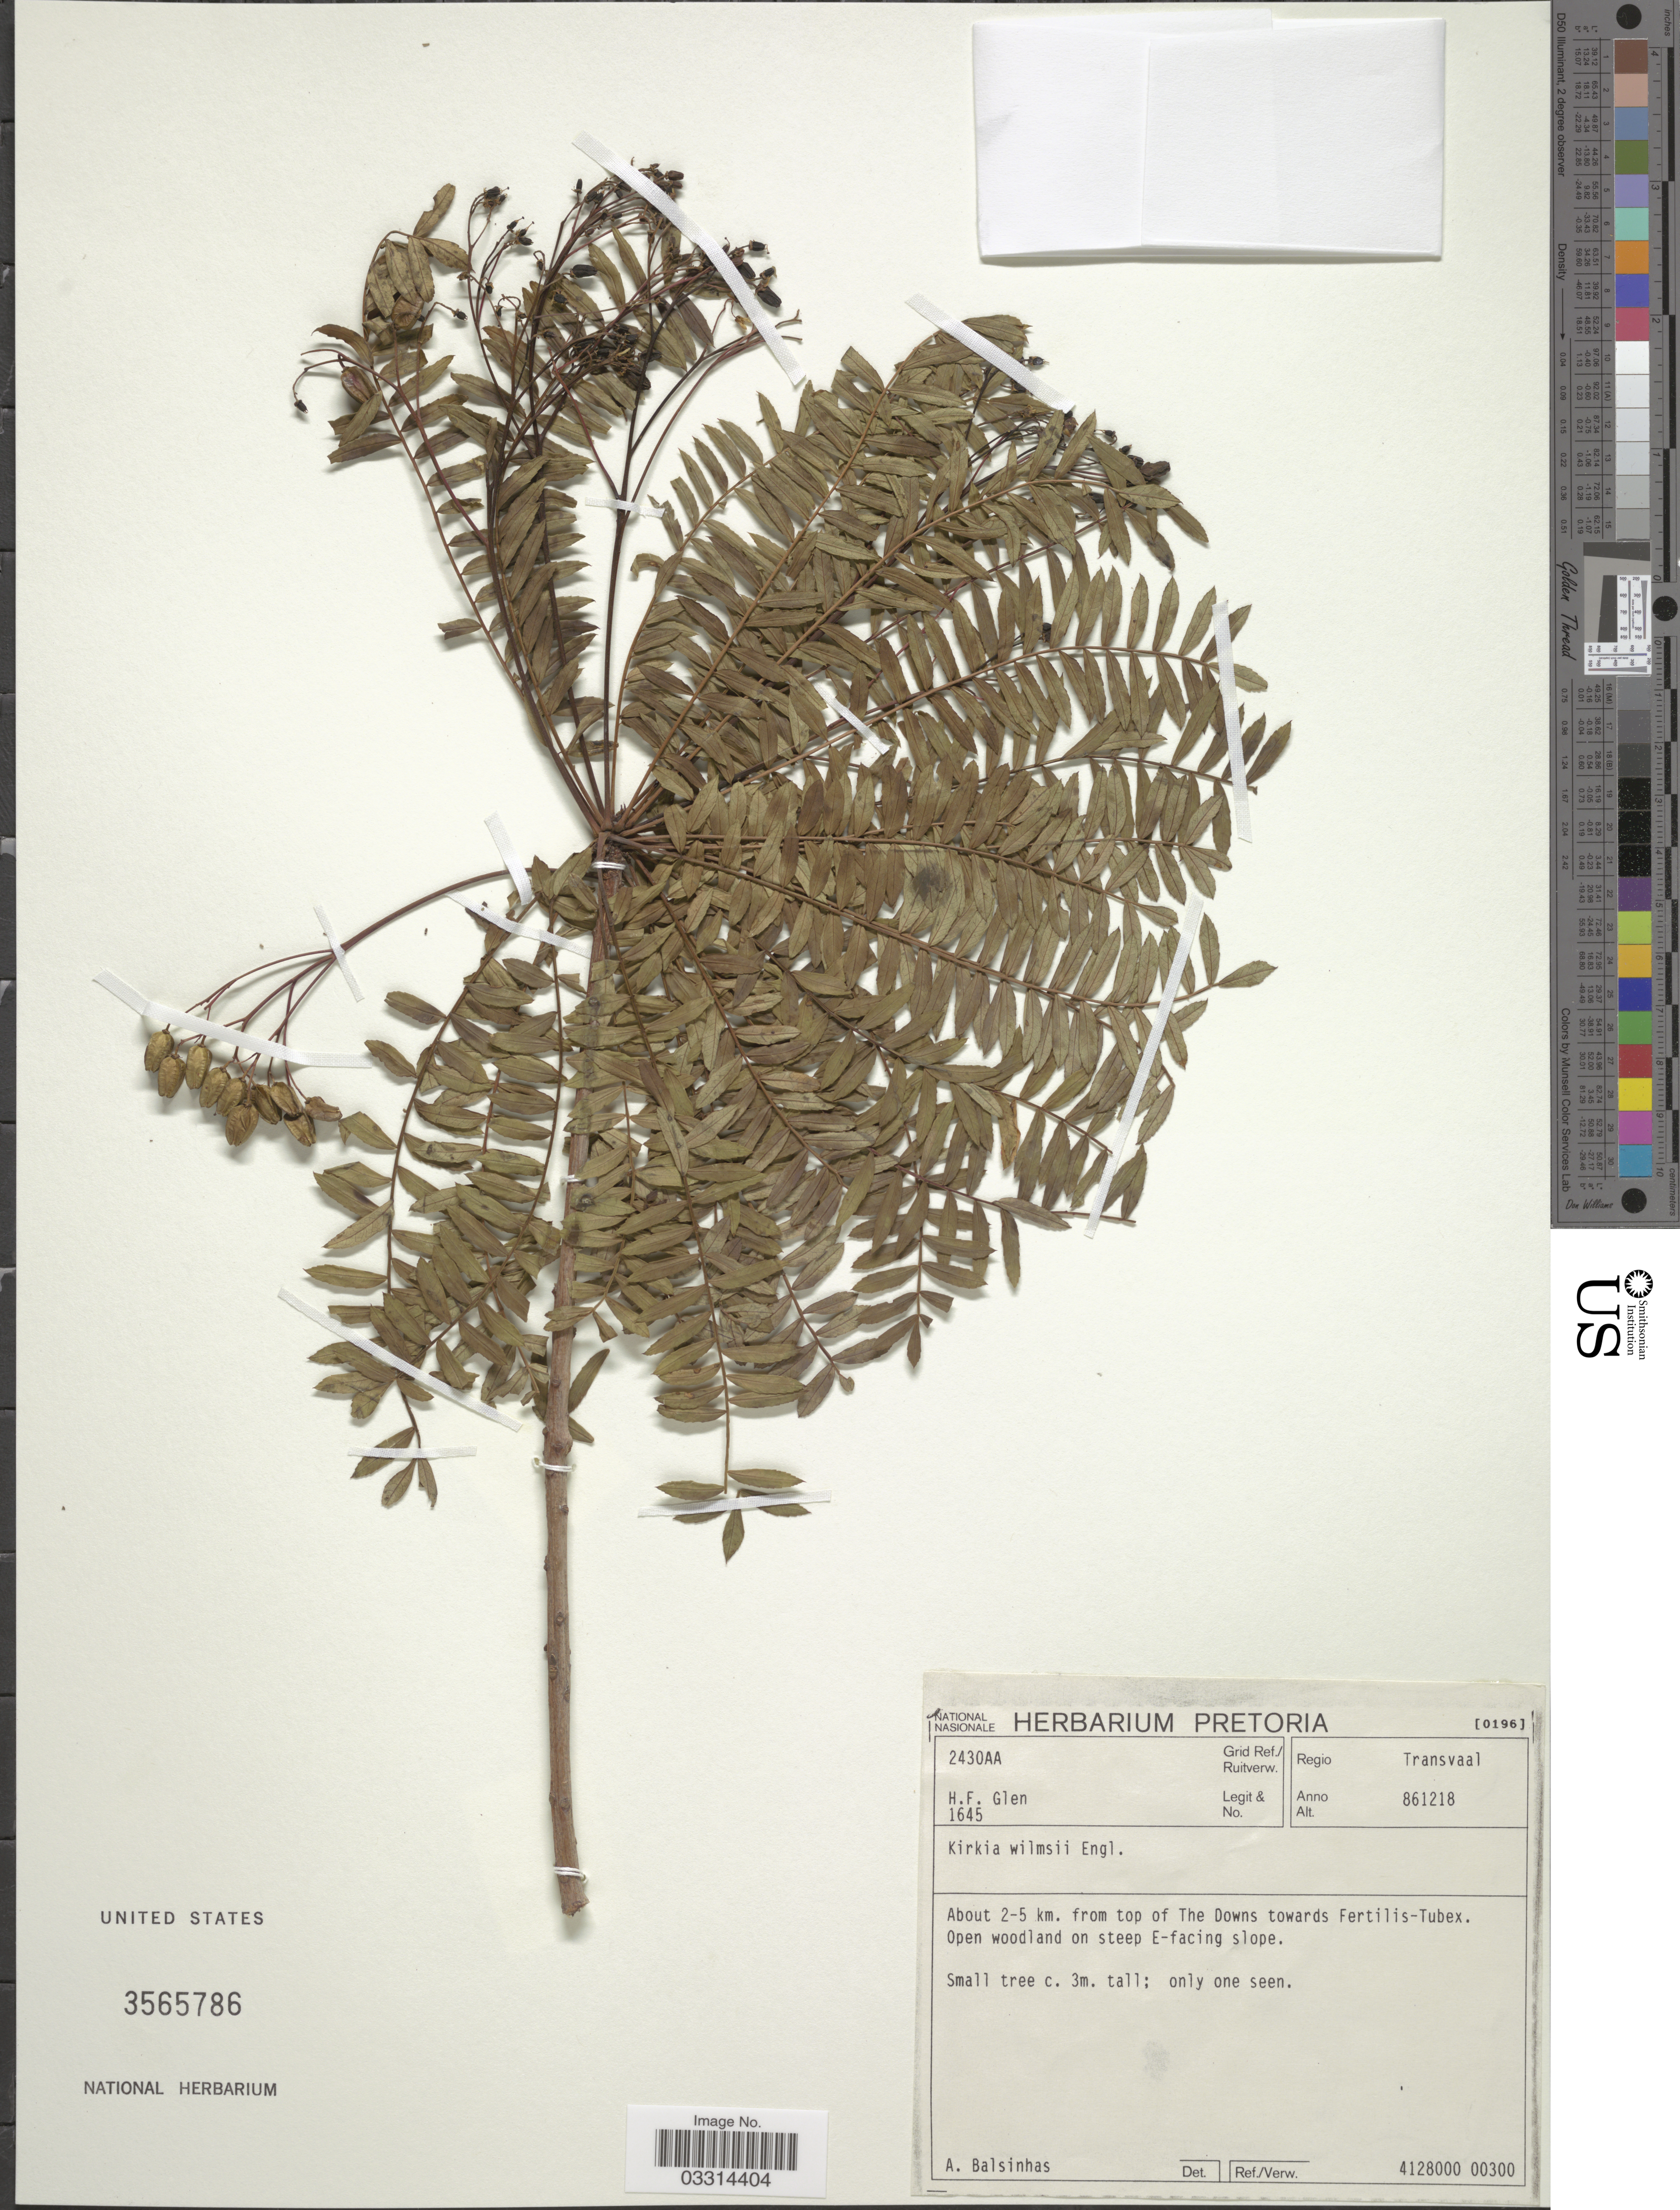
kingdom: Plantae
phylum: Tracheophyta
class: Magnoliopsida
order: Sapindales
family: Kirkiaceae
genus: Kirkia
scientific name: Kirkia wilmsii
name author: Engl.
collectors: H. F. Glen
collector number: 1645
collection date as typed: Transcribed d/m/y: 18/12/86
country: South Africa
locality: Regio Transvaal. Grid Ref./Ruitverw. 2430AA. About 2-5 km. from top of The Downs towards Fertilis-Tubex. Open woodland on steep E-facing slope.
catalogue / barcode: US 3565786